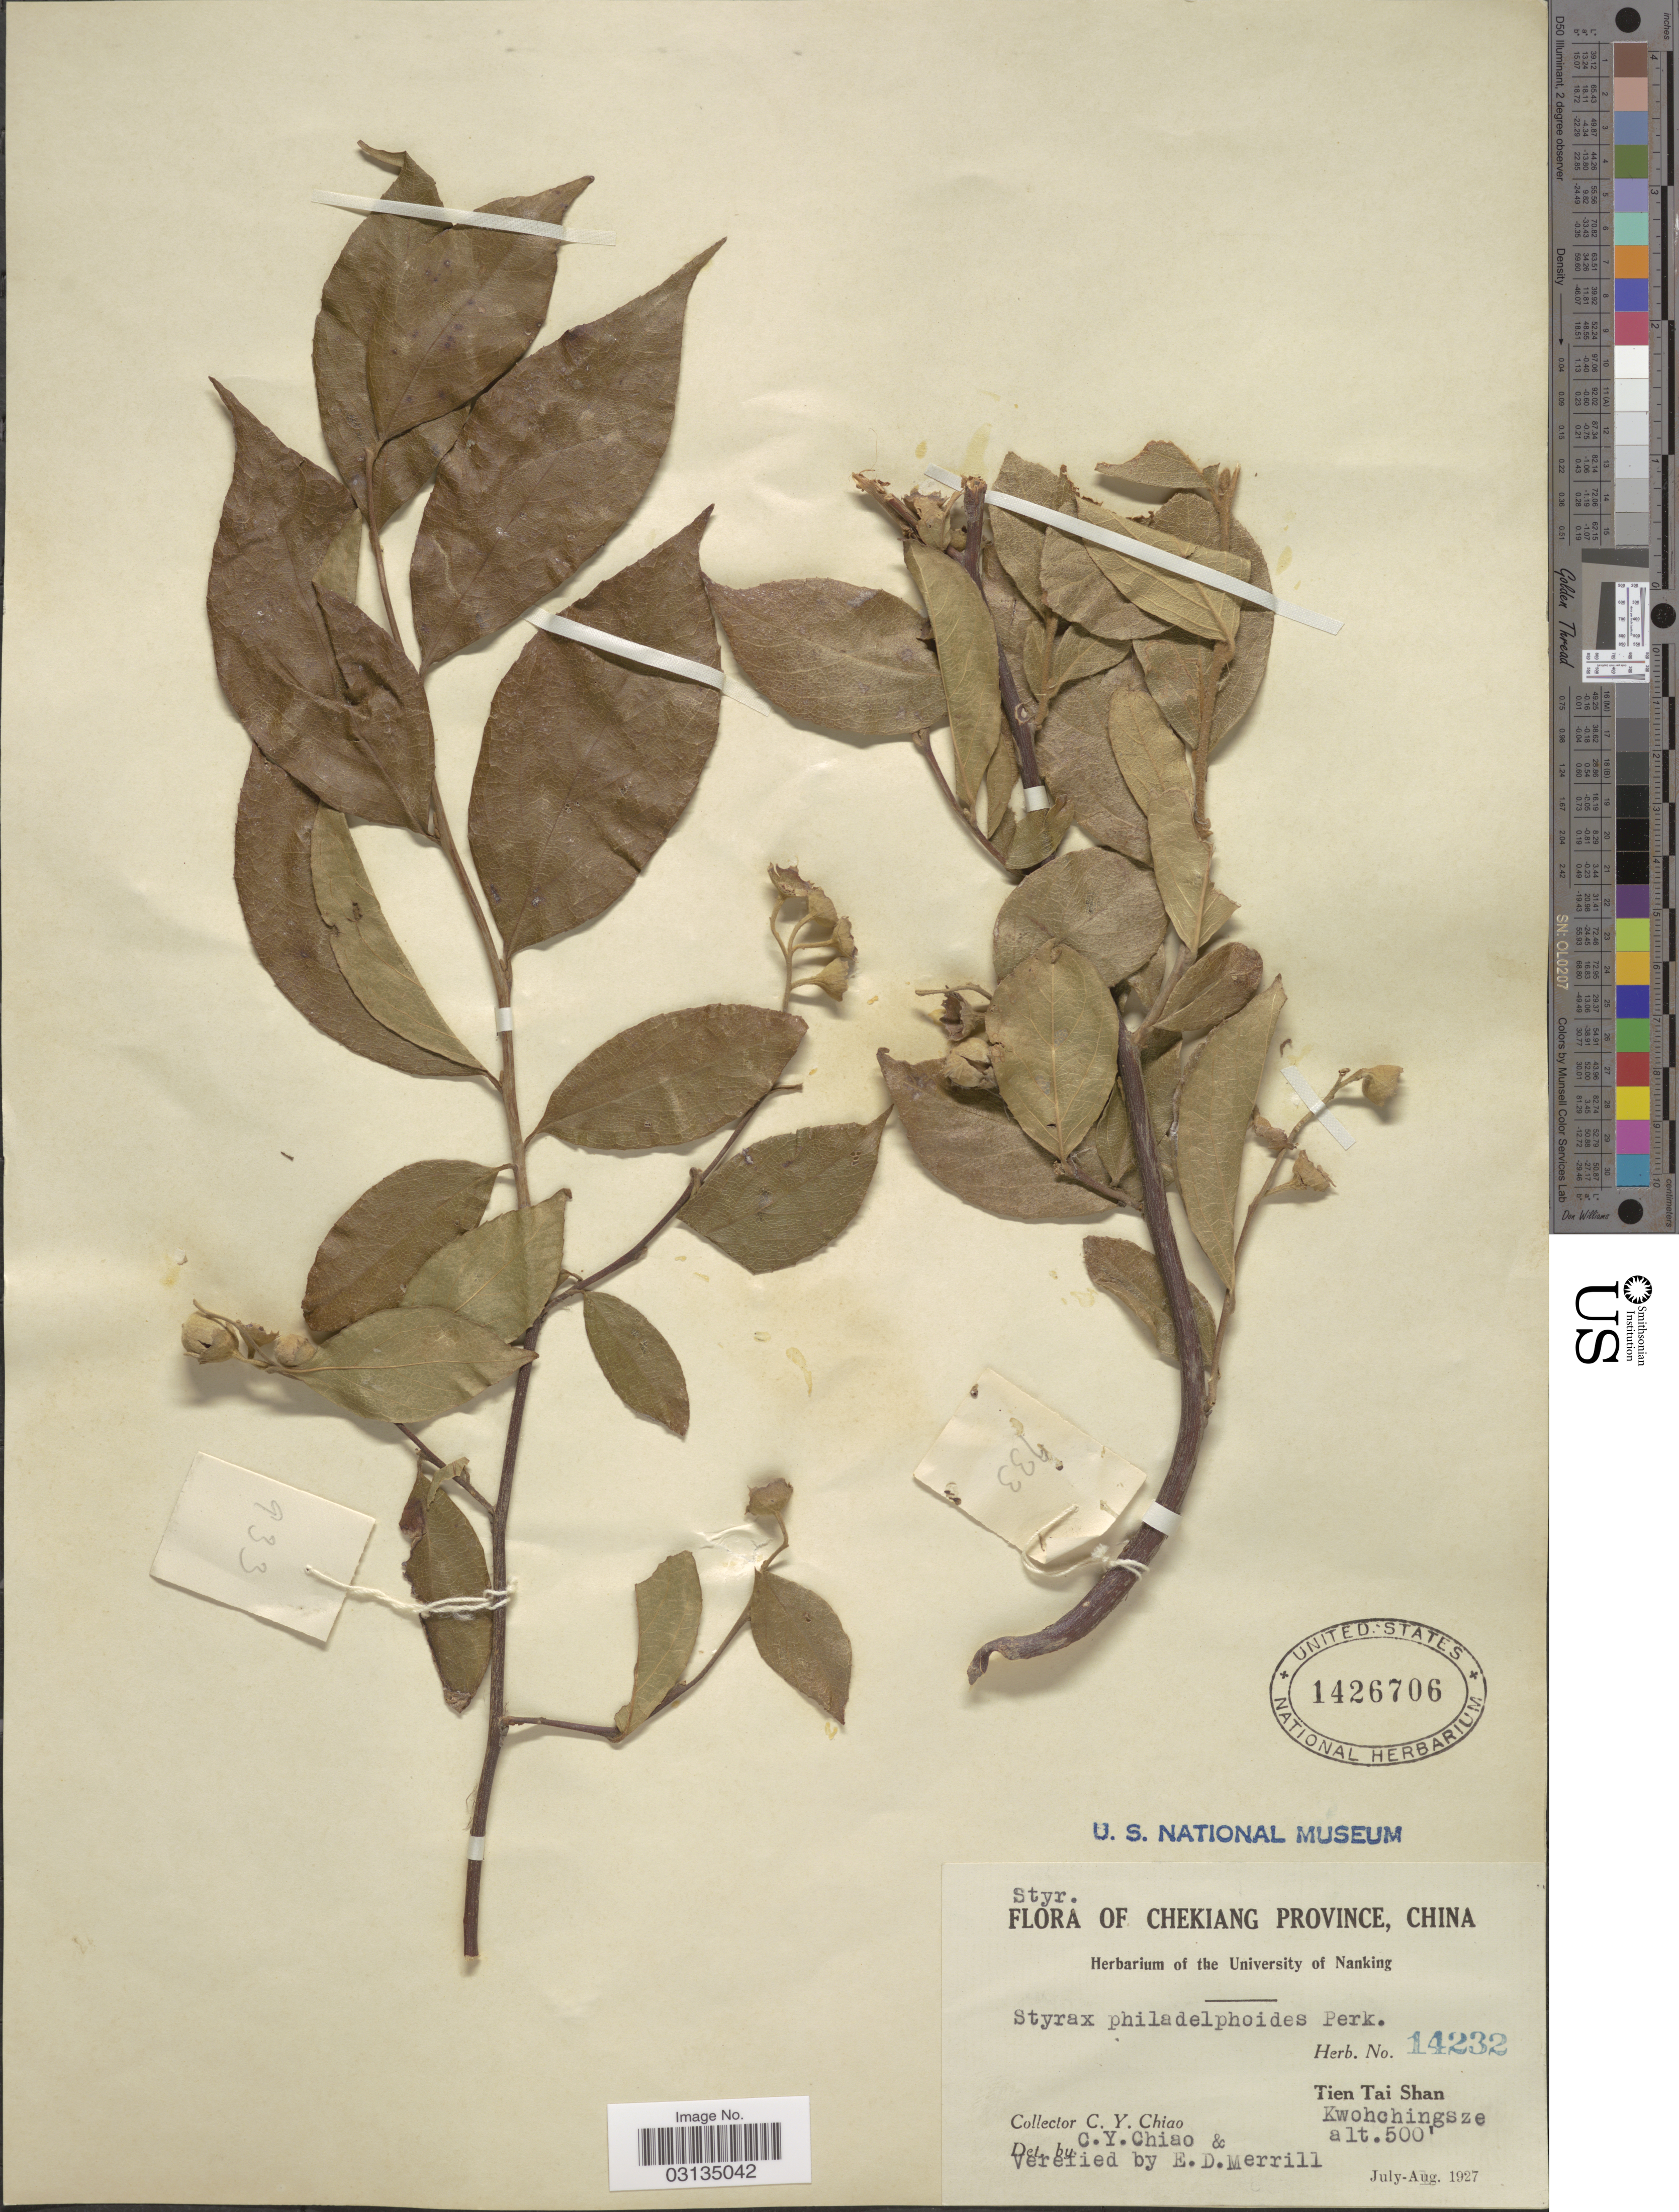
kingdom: Plantae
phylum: Tracheophyta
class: Magnoliopsida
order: Ericales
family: Styracaceae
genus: Styrax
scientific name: Styrax philadelphoides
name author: Perkins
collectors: C. Y. Chiao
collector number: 14232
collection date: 1927-08-01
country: China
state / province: Zhejiang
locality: Chekiang Province, Tien Tai Shan, Kwohchingsze.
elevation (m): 152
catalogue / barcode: US 1426706